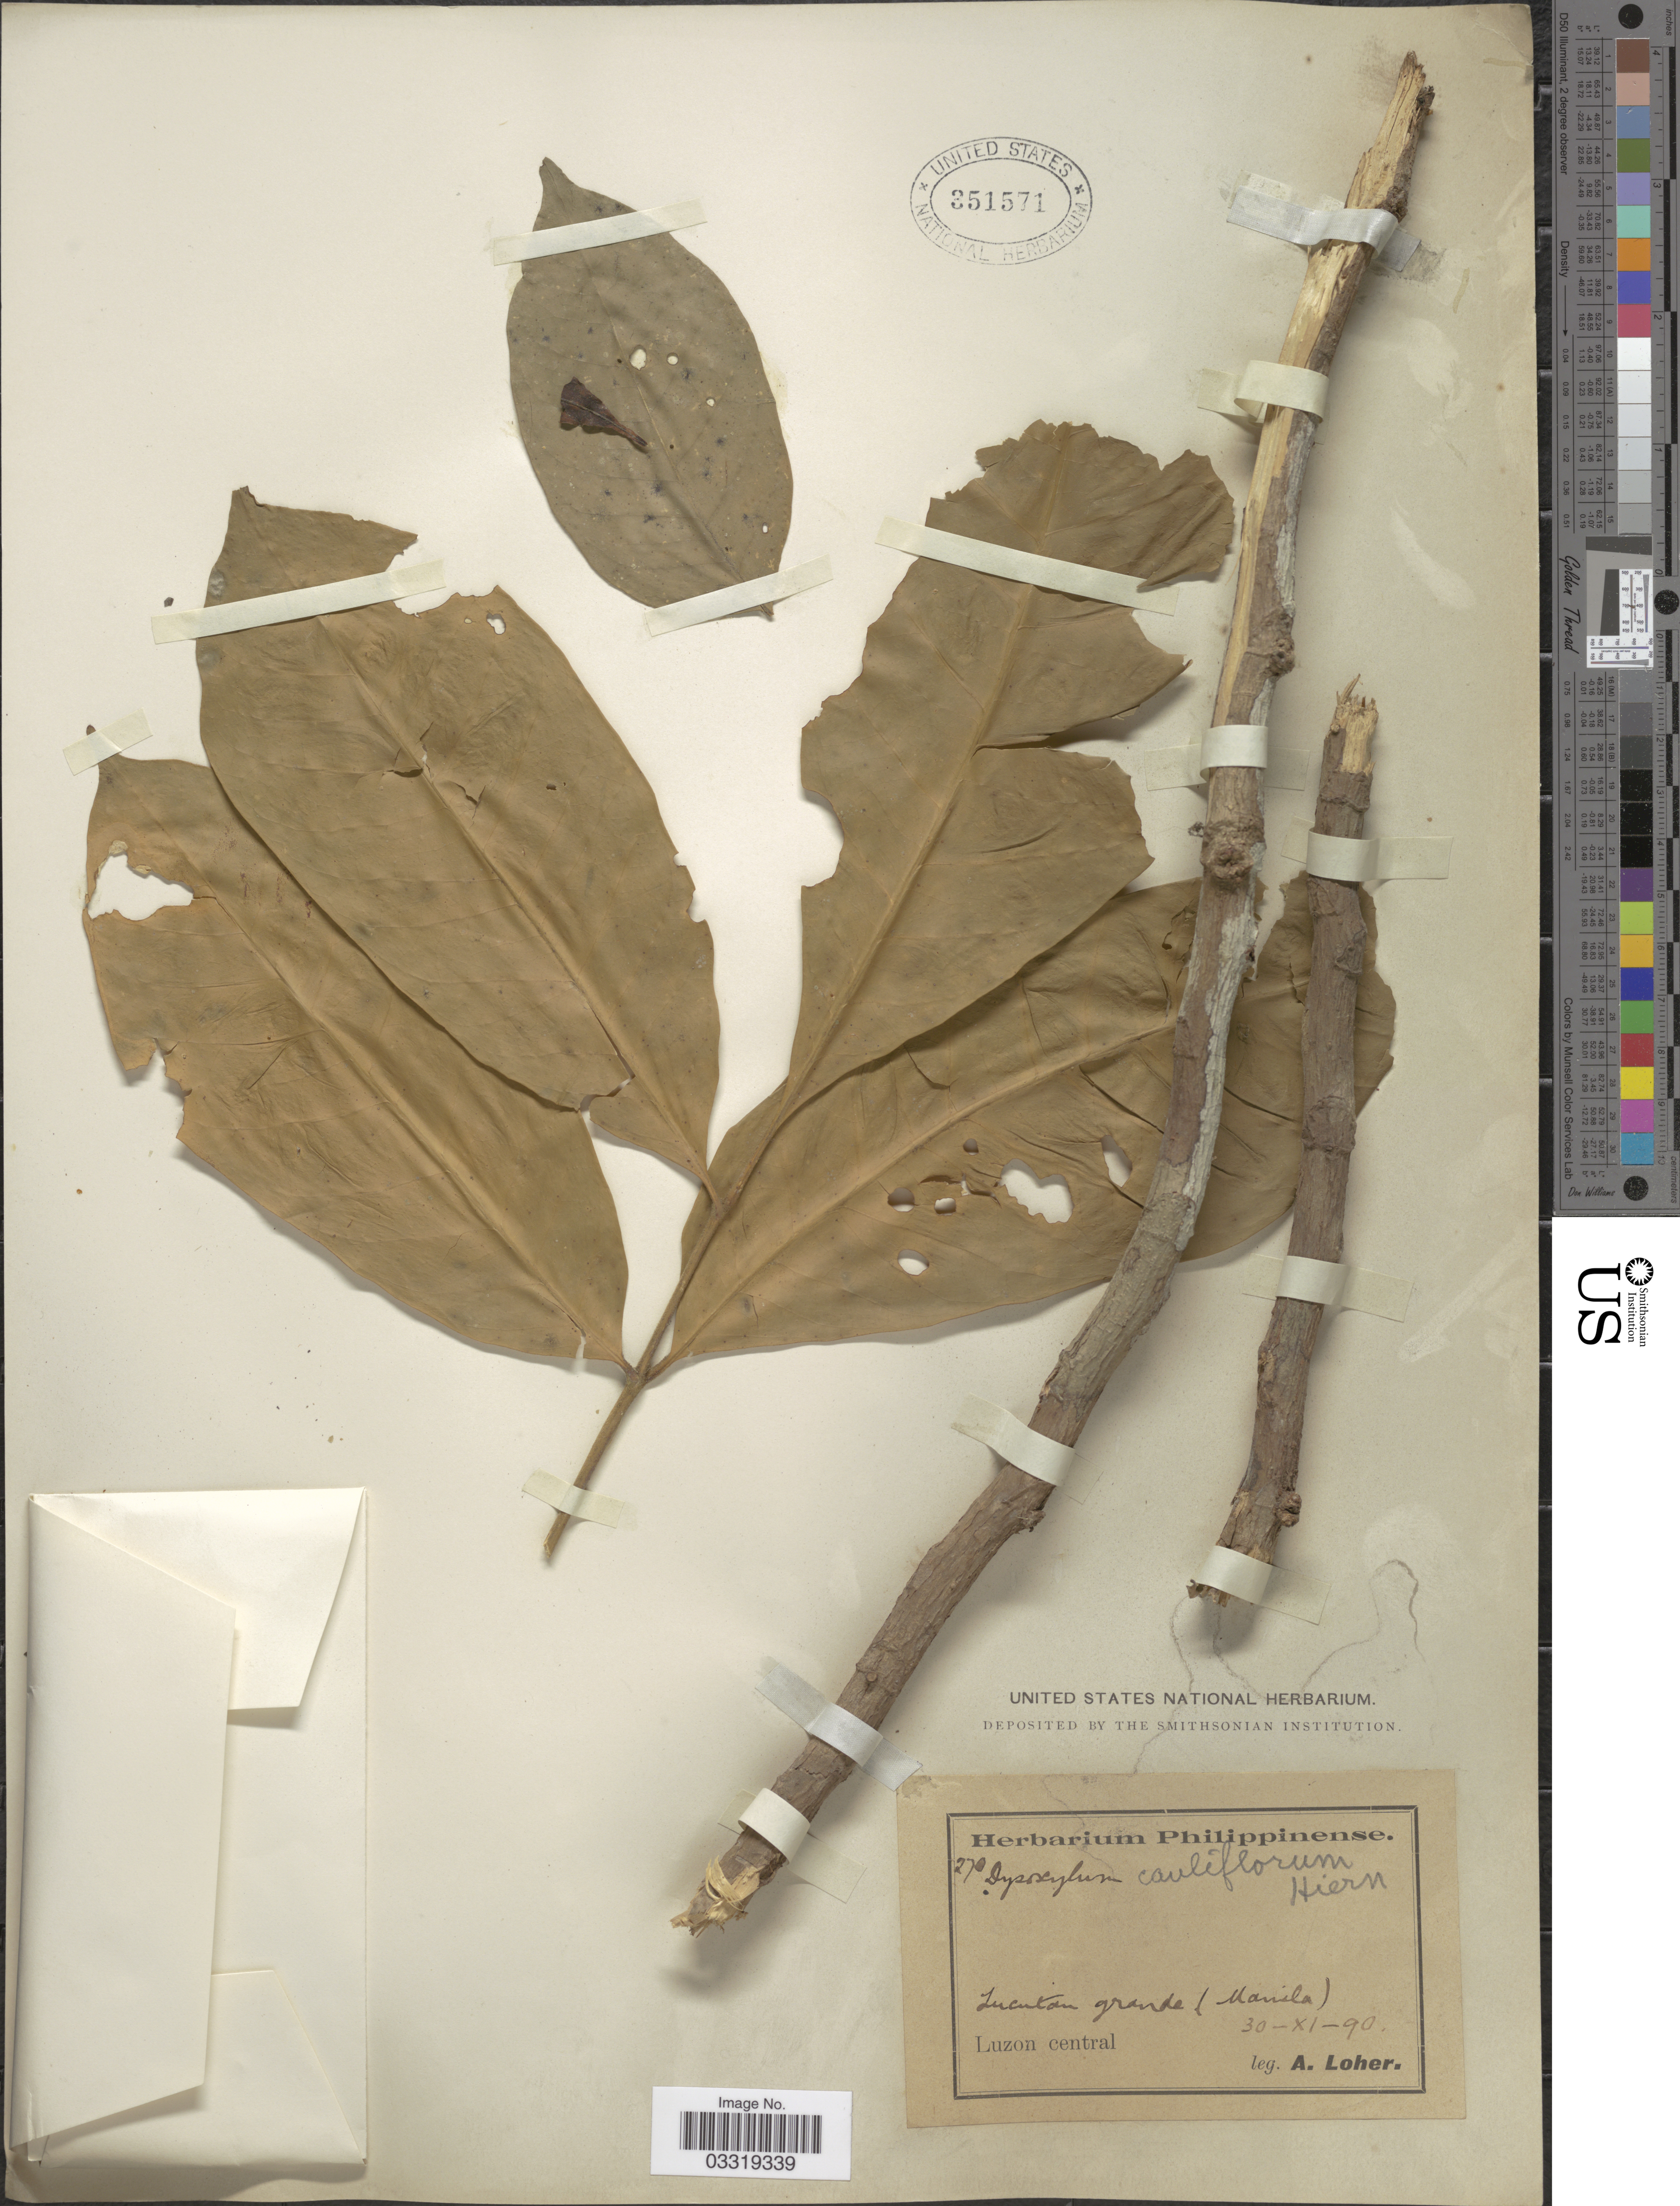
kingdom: Plantae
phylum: Tracheophyta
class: Magnoliopsida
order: Sapindales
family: Meliaceae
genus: Epicharis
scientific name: Epicharis cumingiana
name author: (C. DC.) Harms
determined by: Strong, Mark T., (BOT), Smithsonian Institution - National Museum of Natural History (UNITED STATES)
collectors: A. Loher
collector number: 270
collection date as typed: Transcribed d/m/y: 30/11/90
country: Philippines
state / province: Central Luzon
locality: Lucutan grande (Manila). Luzon central.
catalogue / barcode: US 351571